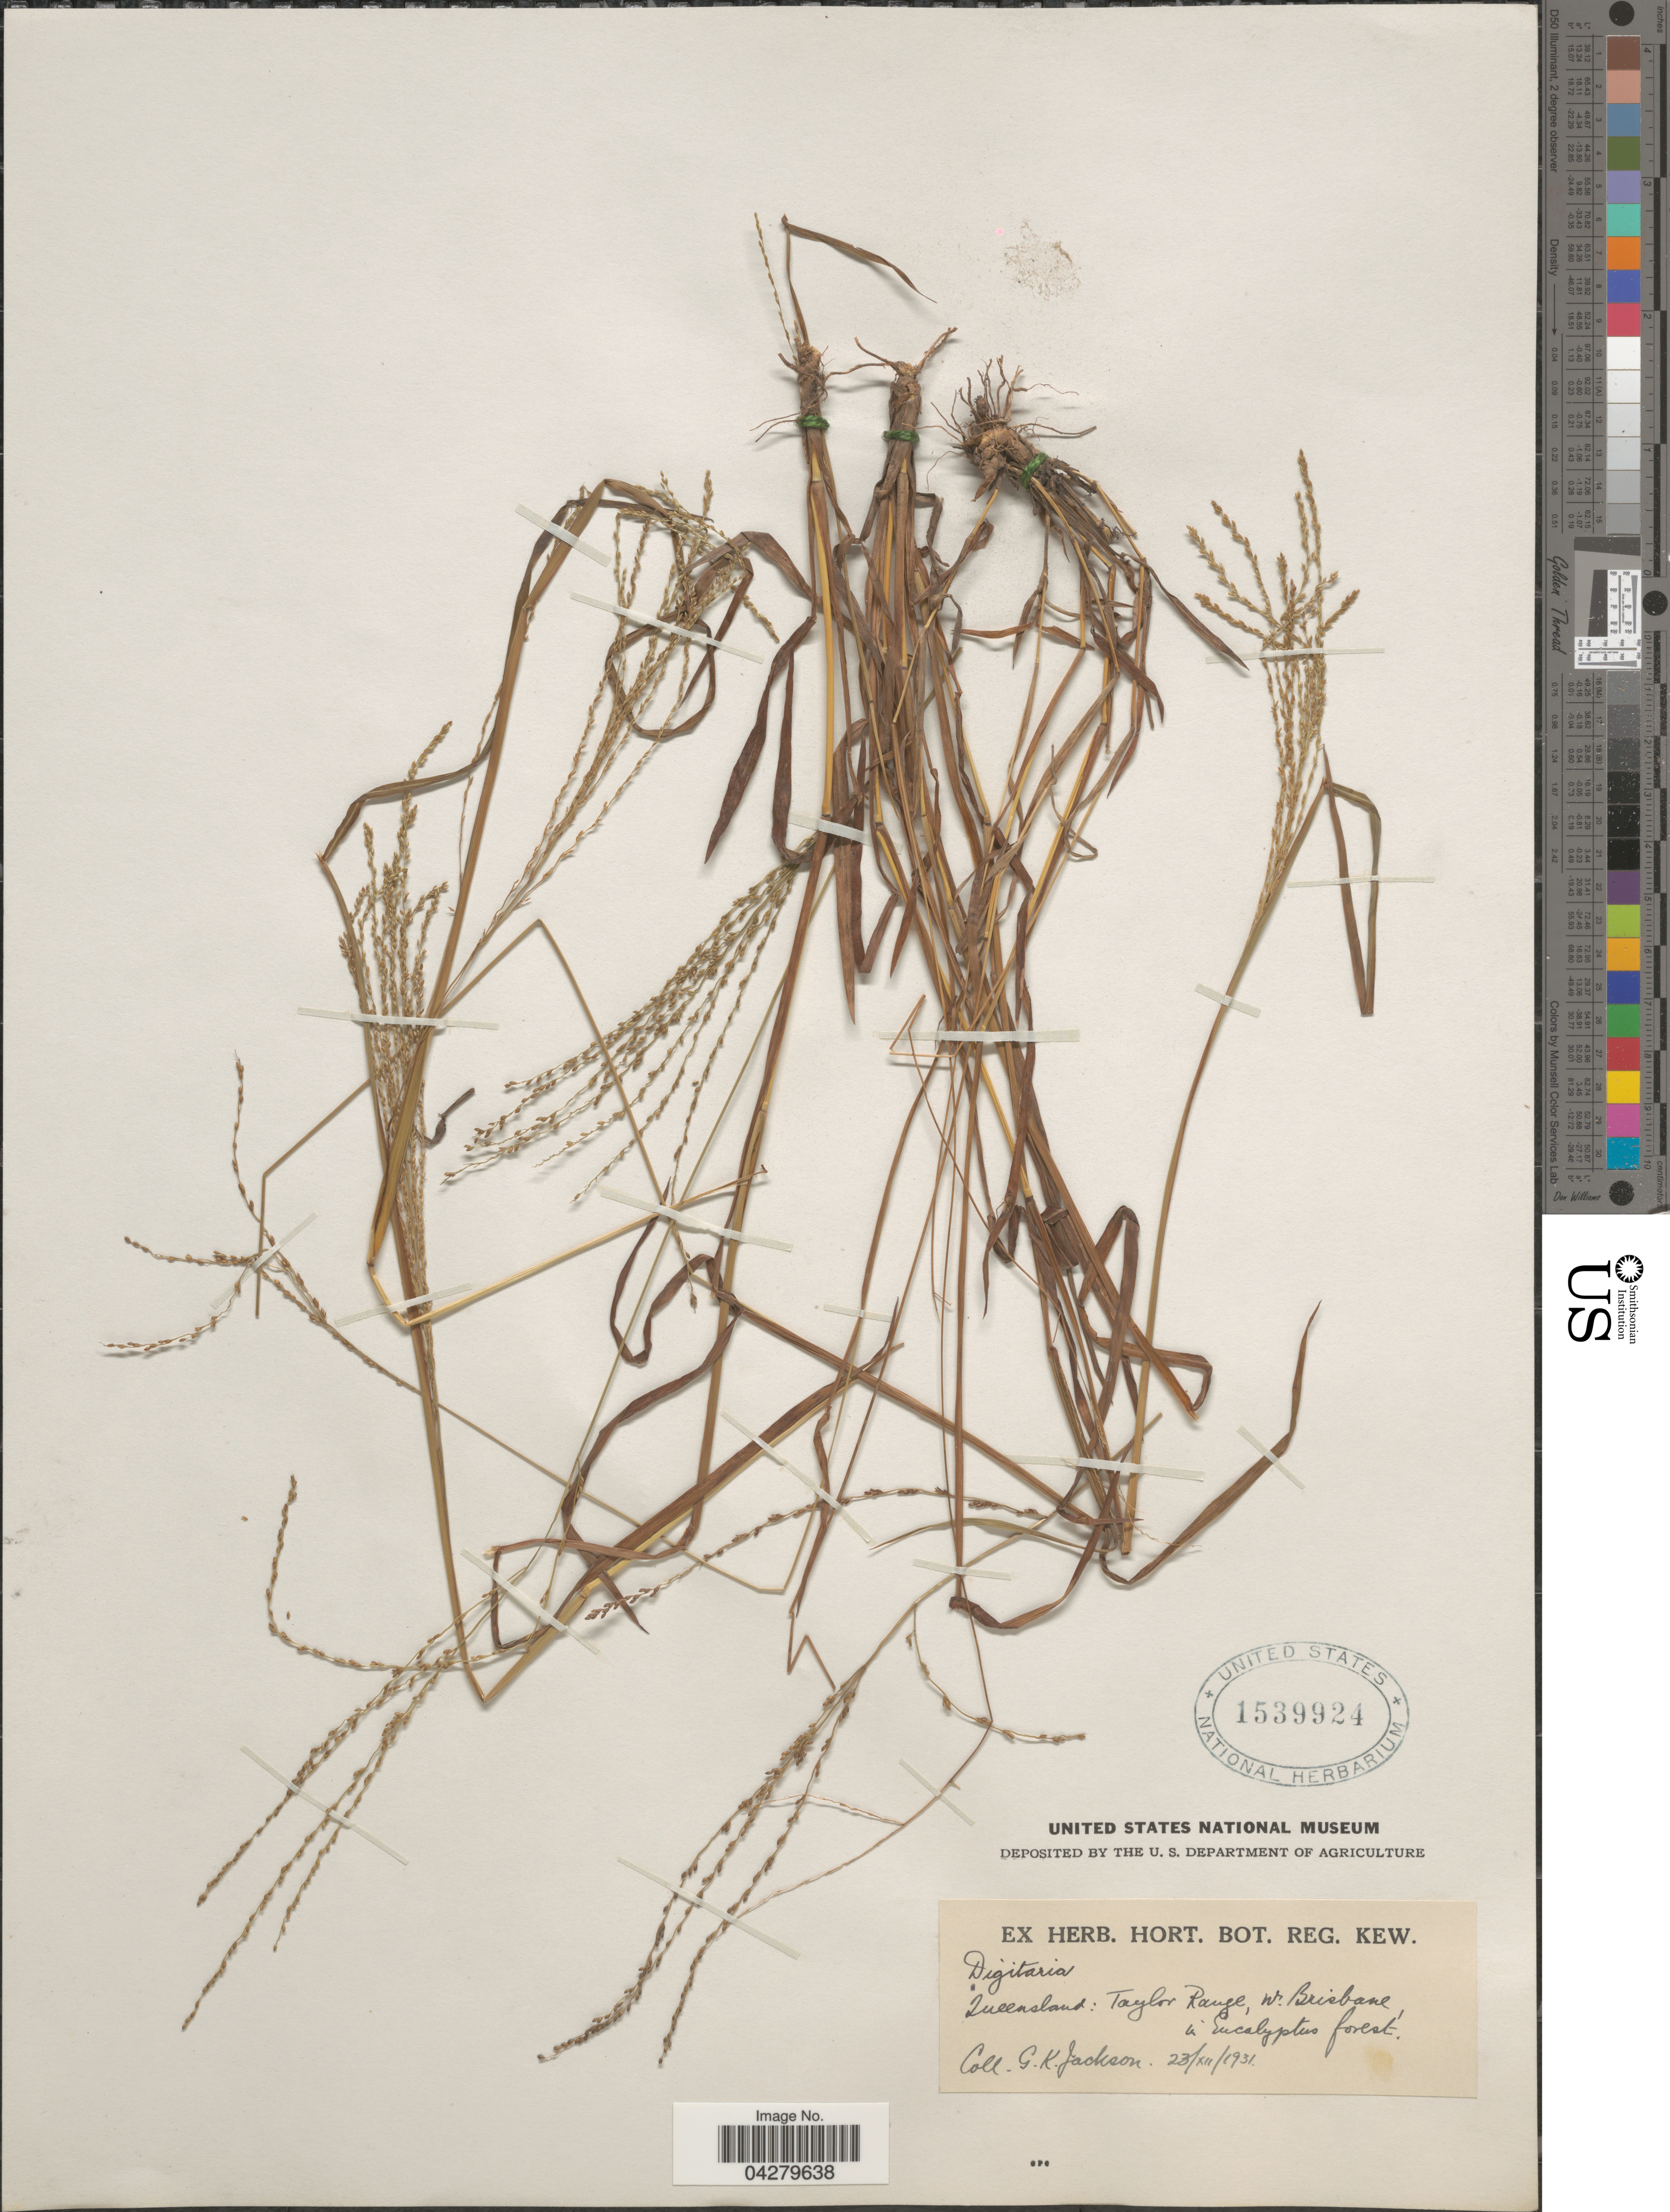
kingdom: Plantae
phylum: Tracheophyta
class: Liliopsida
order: Poales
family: Poaceae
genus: Digitaria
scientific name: Digitaria sp.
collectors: G. Jackson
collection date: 1931-12-23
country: Australia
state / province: Queensland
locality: Taylor Range, W. Brisbane in Eucalyptus forest.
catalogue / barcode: US 1539924